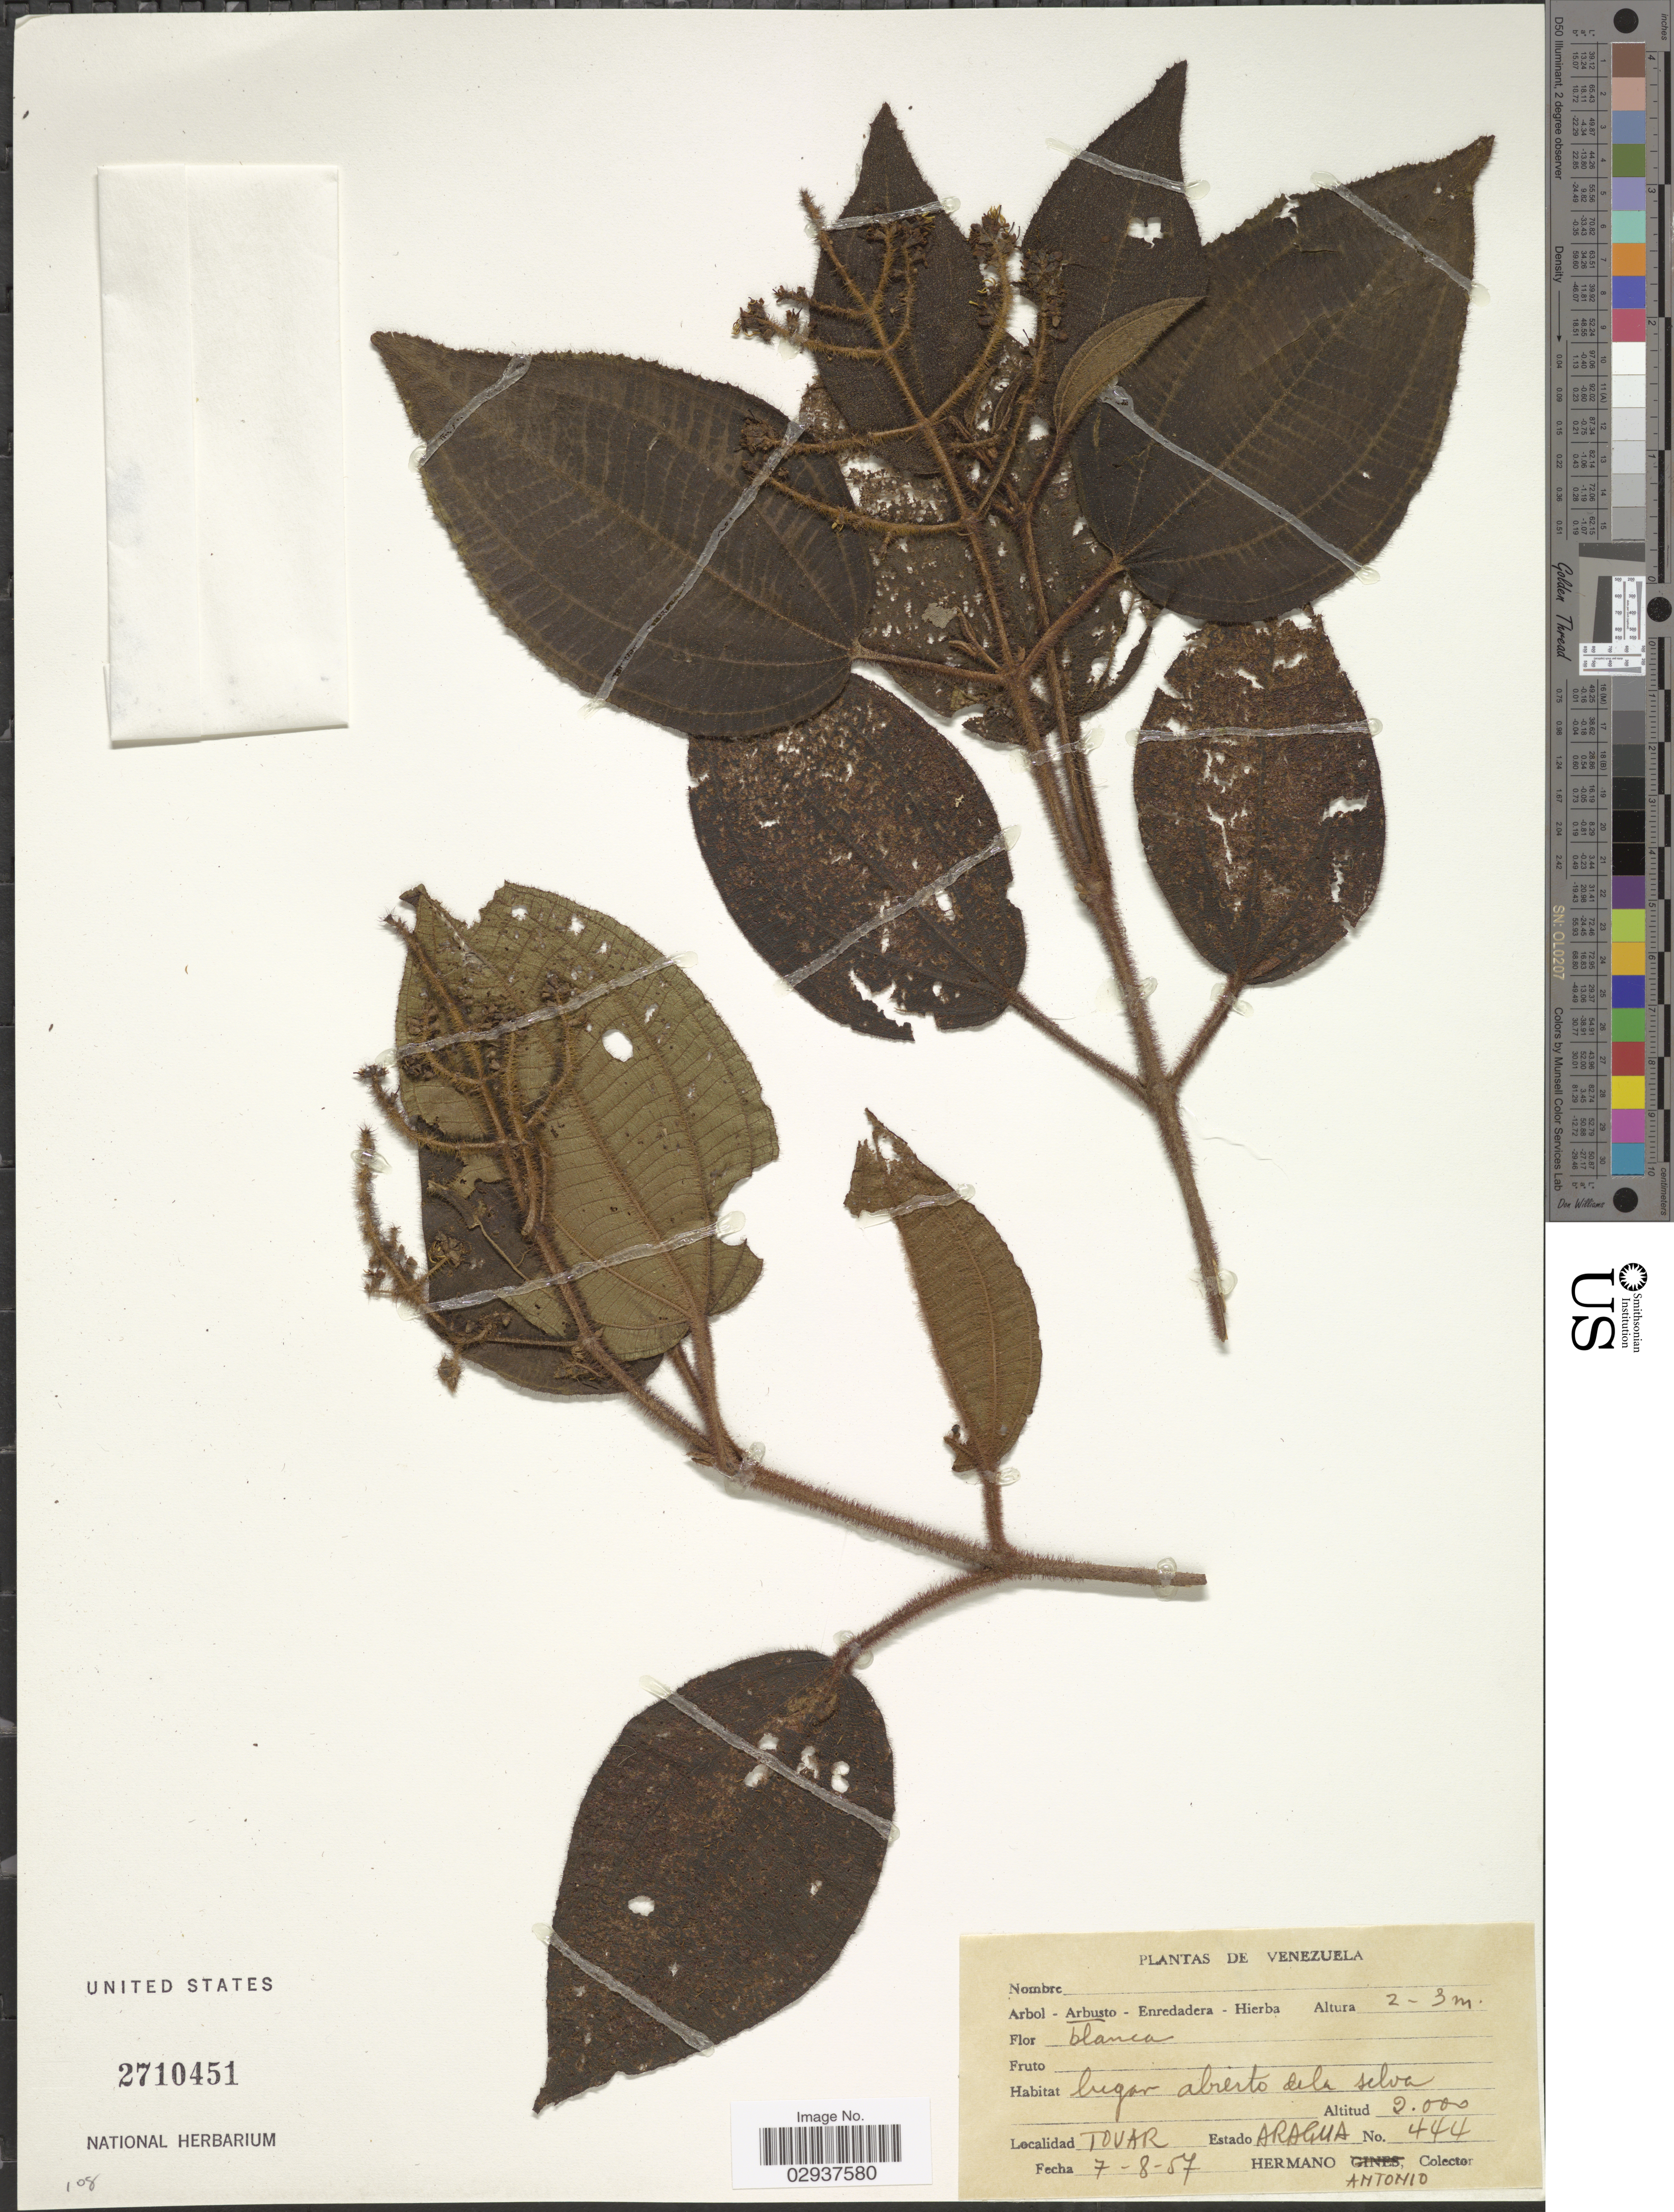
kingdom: Plantae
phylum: Tracheophyta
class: Magnoliopsida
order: Myrtales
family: Melastomataceae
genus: Miconia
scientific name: Miconia chaetodon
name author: Naudin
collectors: H. Antonio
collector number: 444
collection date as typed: Transcribed d/m/y: 7/8/57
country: Venezuela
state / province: Aragua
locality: Tovar.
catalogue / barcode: US 2710451